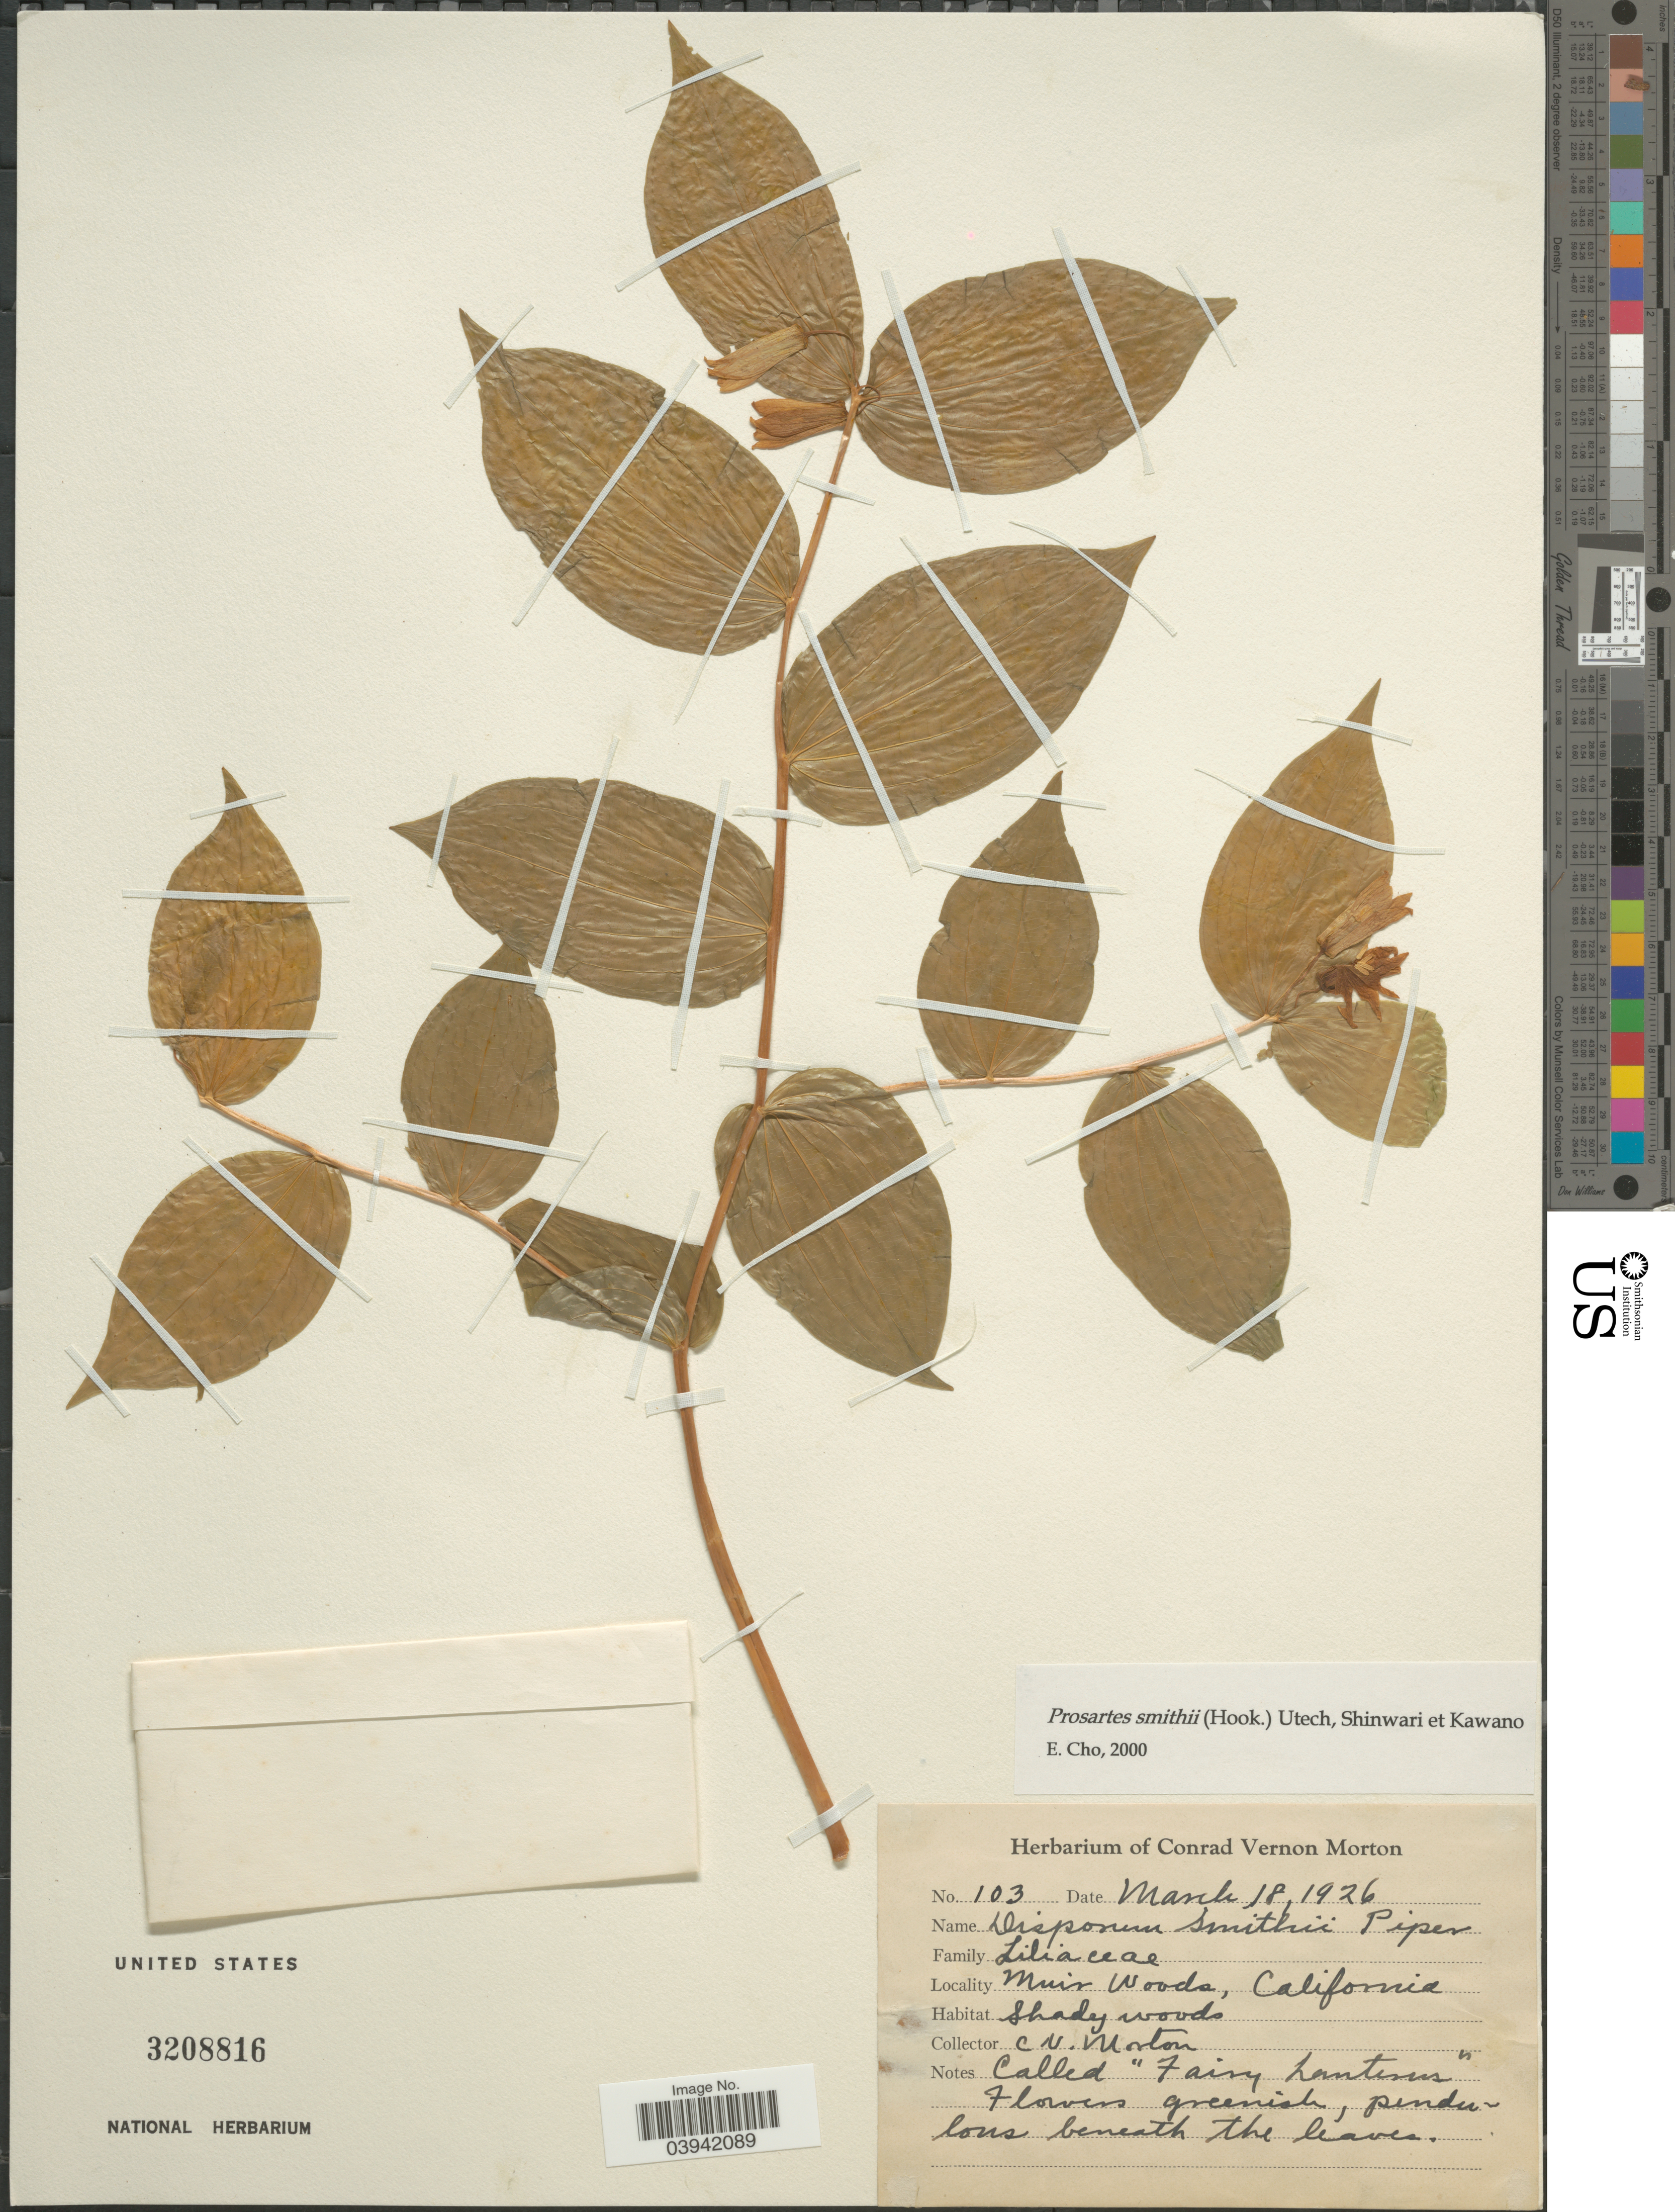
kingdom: Plantae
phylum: Tracheophyta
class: Liliopsida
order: Liliales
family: Liliaceae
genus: Prosartes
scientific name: Prosartes smithii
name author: (Hook.) Utech et al.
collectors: C. V. Morton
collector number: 103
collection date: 1926-03-18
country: United States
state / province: California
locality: Muir Woods.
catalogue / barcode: US 3208816